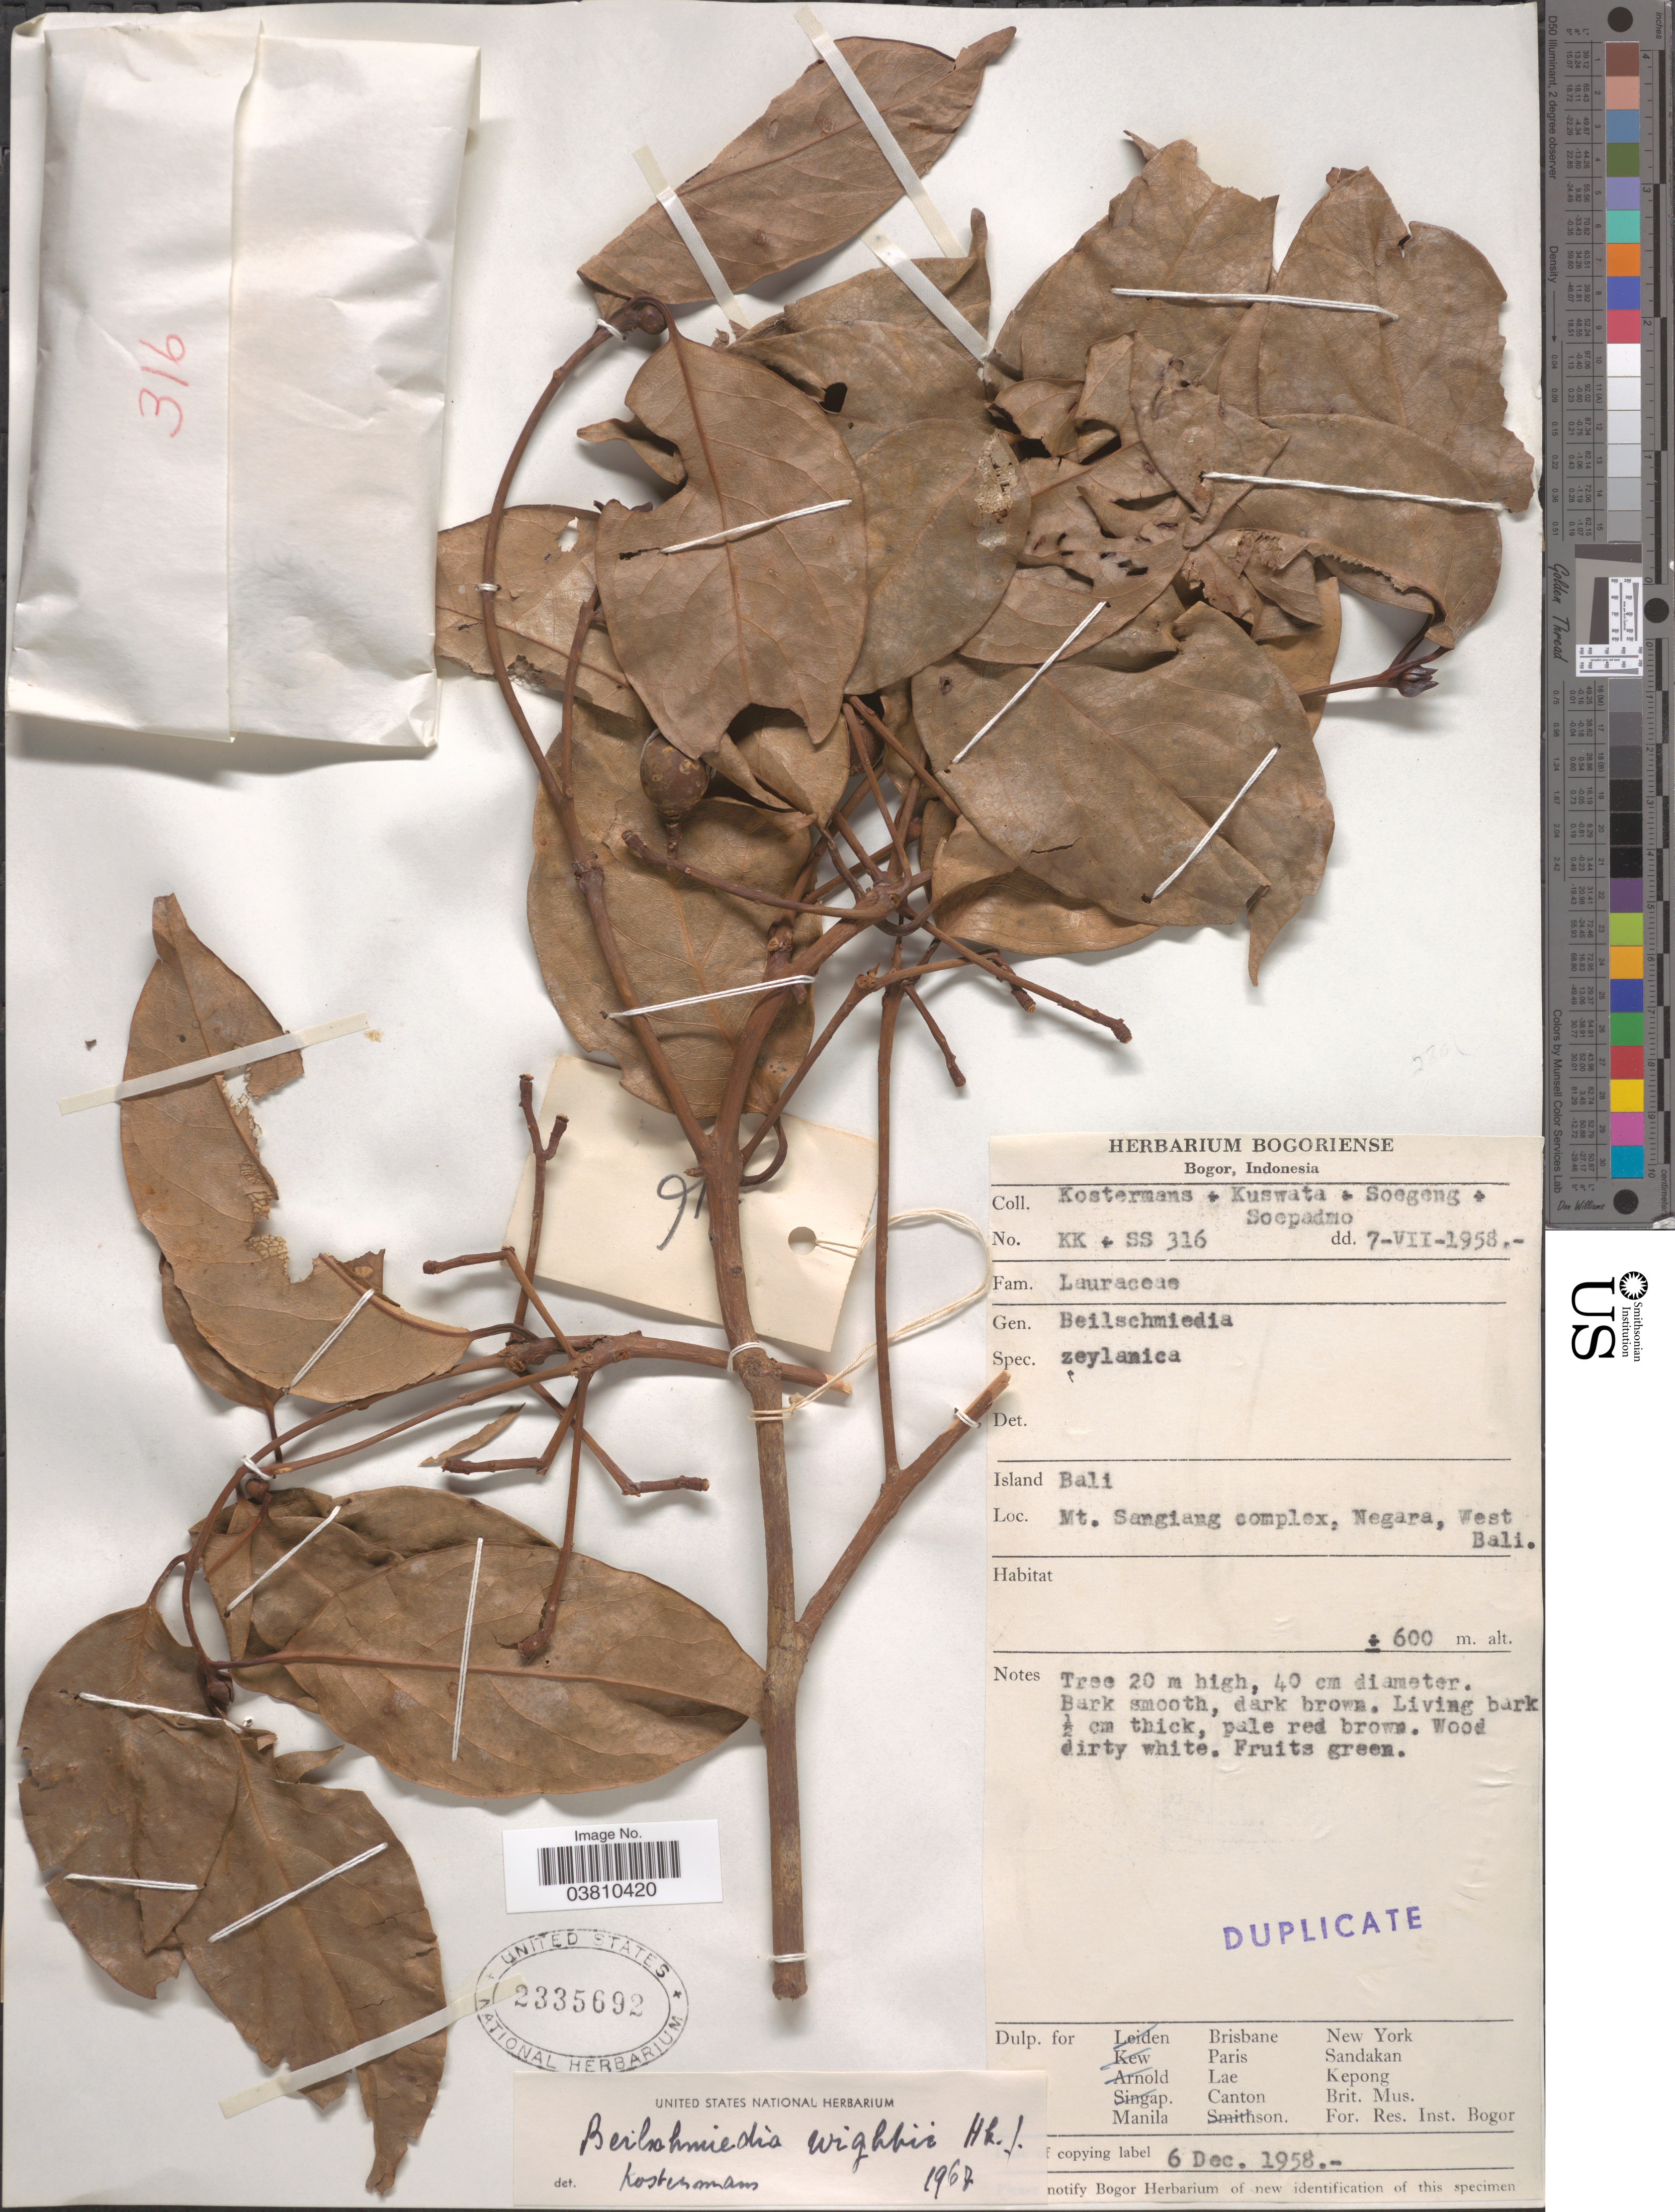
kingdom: Plantae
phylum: Tracheophyta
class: Magnoliopsida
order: Laurales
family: Lauraceae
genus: Beilschmiedia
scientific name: Beilschmiedia wightii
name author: Benth. & Hook. f.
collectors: Kostermans, -. Kuswata, -. Soegeng & -. Soepadmo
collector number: KK+SS316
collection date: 1958-07-07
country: Indonesia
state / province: Nusa Tenggara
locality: Island Bali. Mt. Sangiang complex, Negara, West Bali.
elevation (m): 600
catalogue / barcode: US 2335692